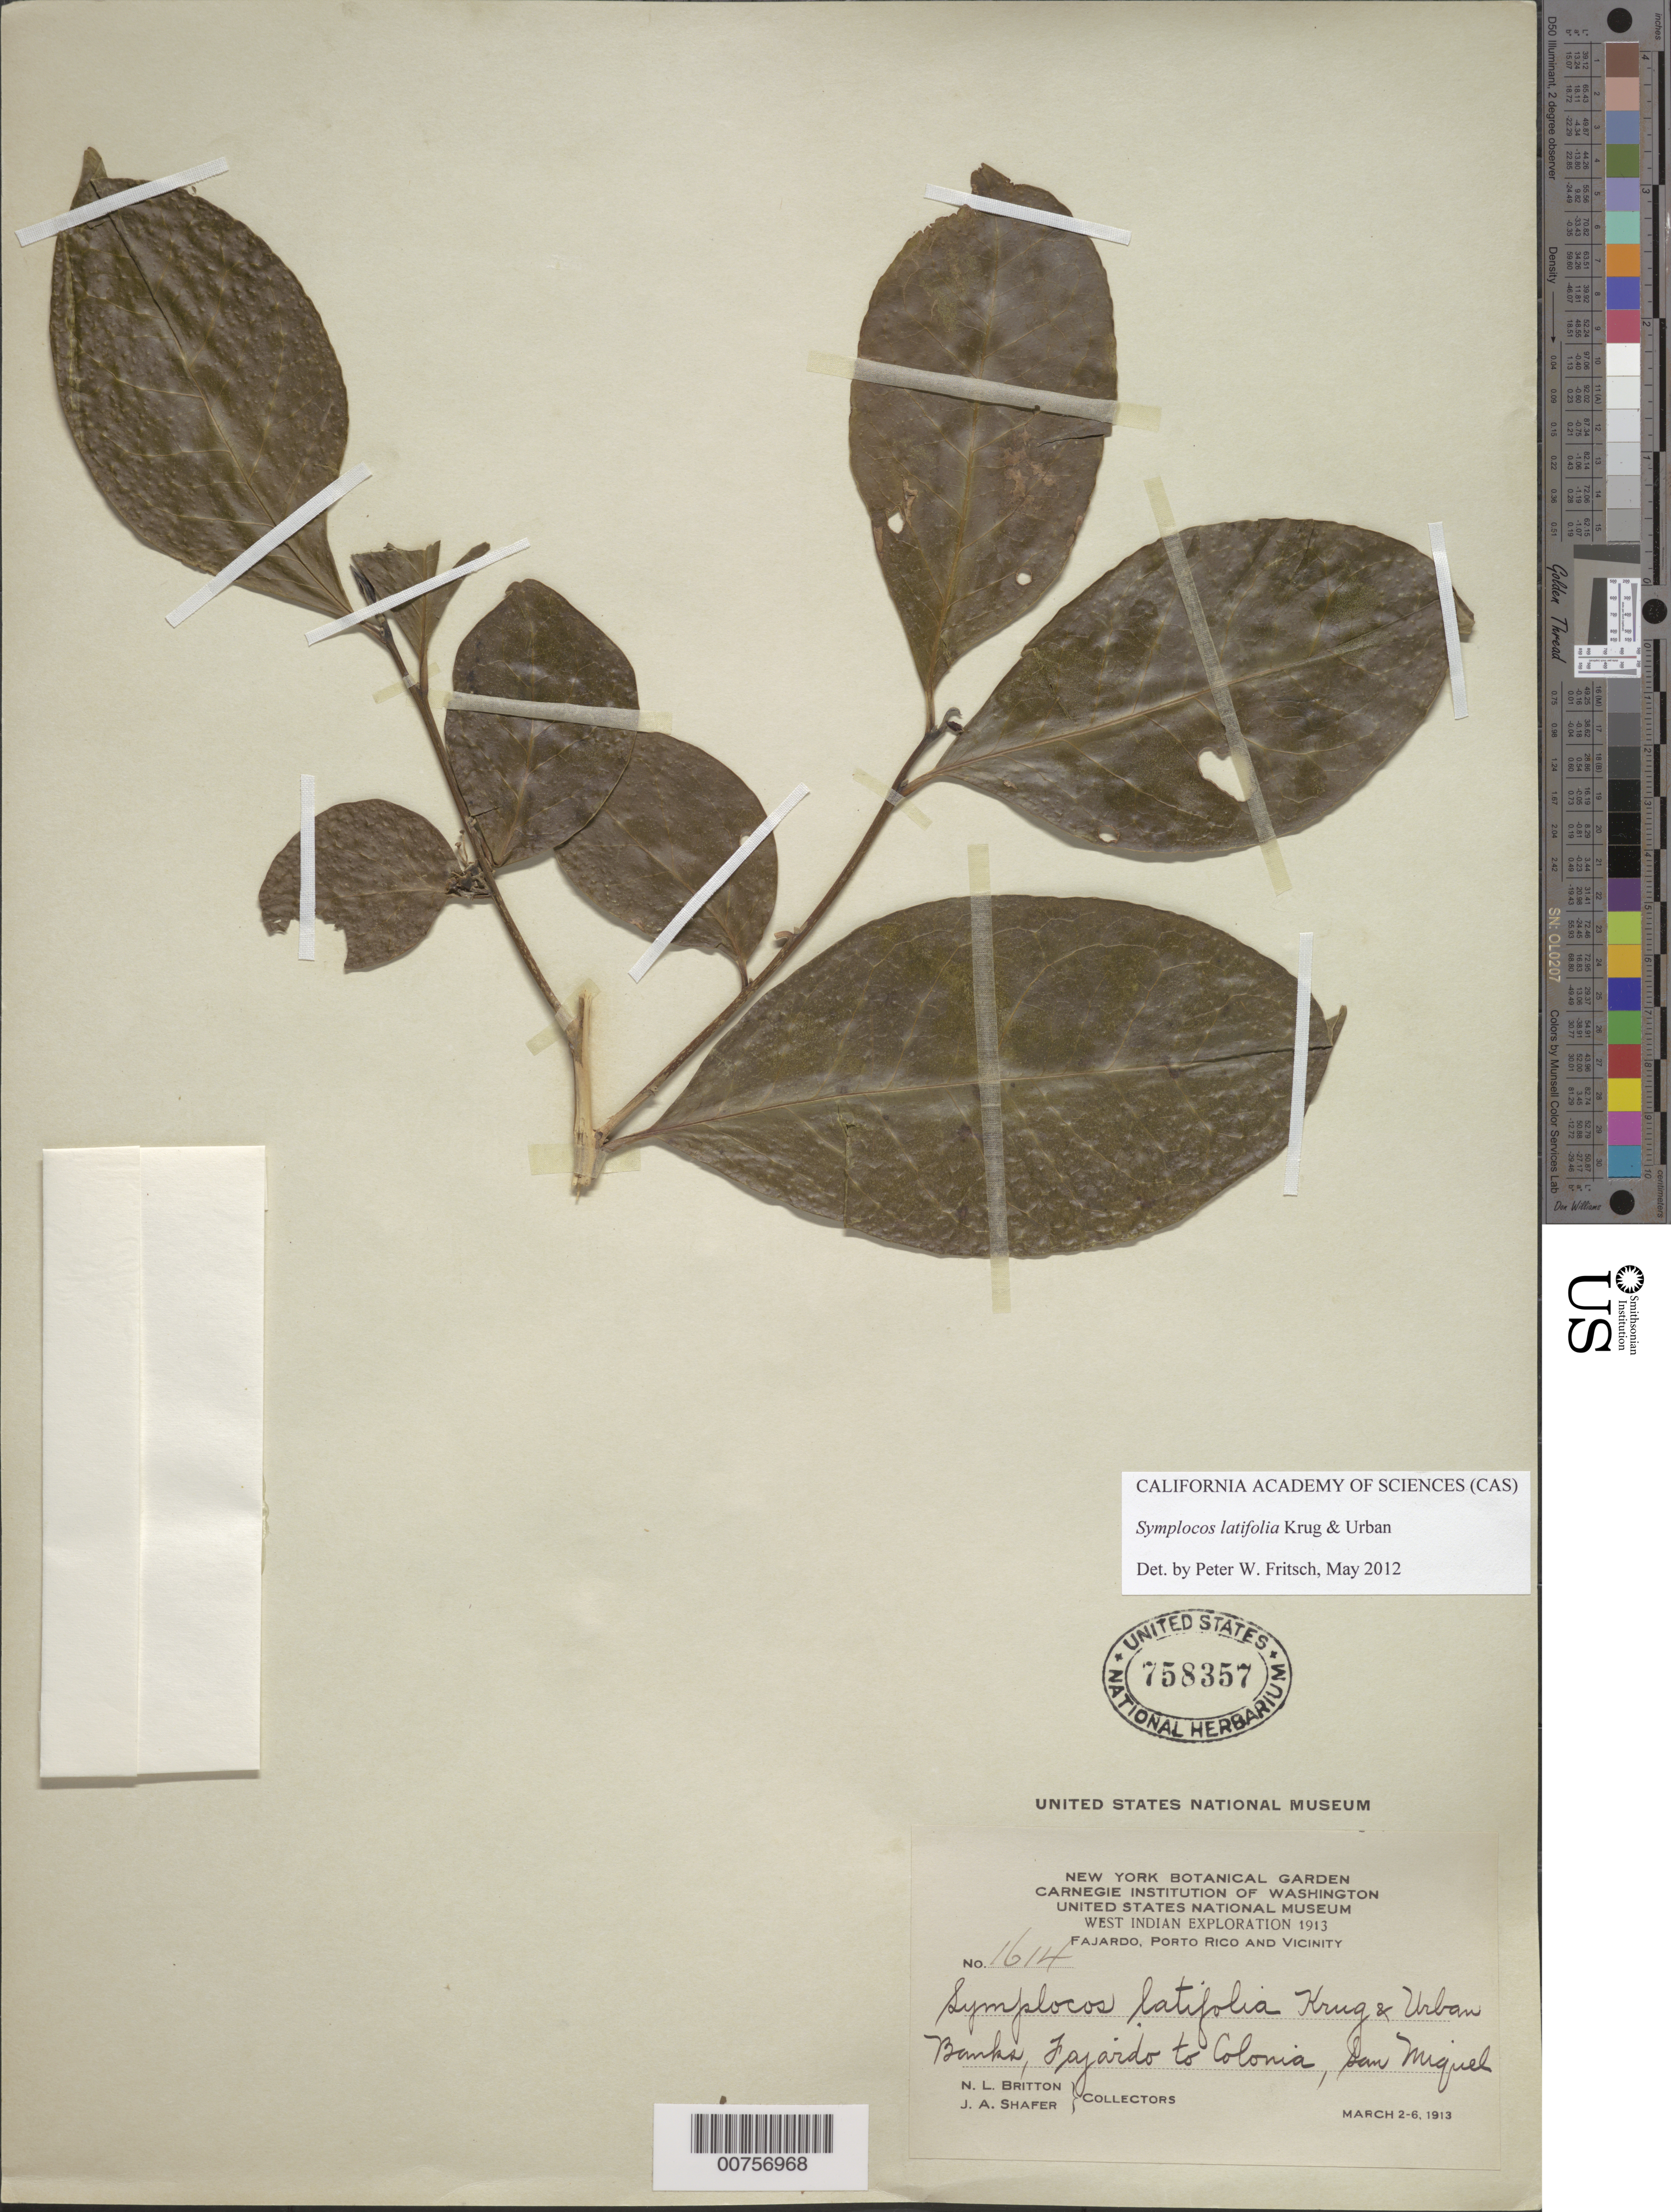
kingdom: Plantae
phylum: Tracheophyta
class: Magnoliopsida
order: Ericales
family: Symplocaceae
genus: Symplocos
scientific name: Symplocos latifolia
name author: Krug & Urb.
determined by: Fritsch, Peter W.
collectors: N. Britton & J. A. Shafer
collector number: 1614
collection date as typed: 02 Mar 1913 to 06 Mar 1913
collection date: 1913-03-02/1913-03-06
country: Puerto Rico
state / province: Fajardo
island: Puerto Rico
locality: Fajardo to Colonia, San Miguel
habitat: Banks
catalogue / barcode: US 758357